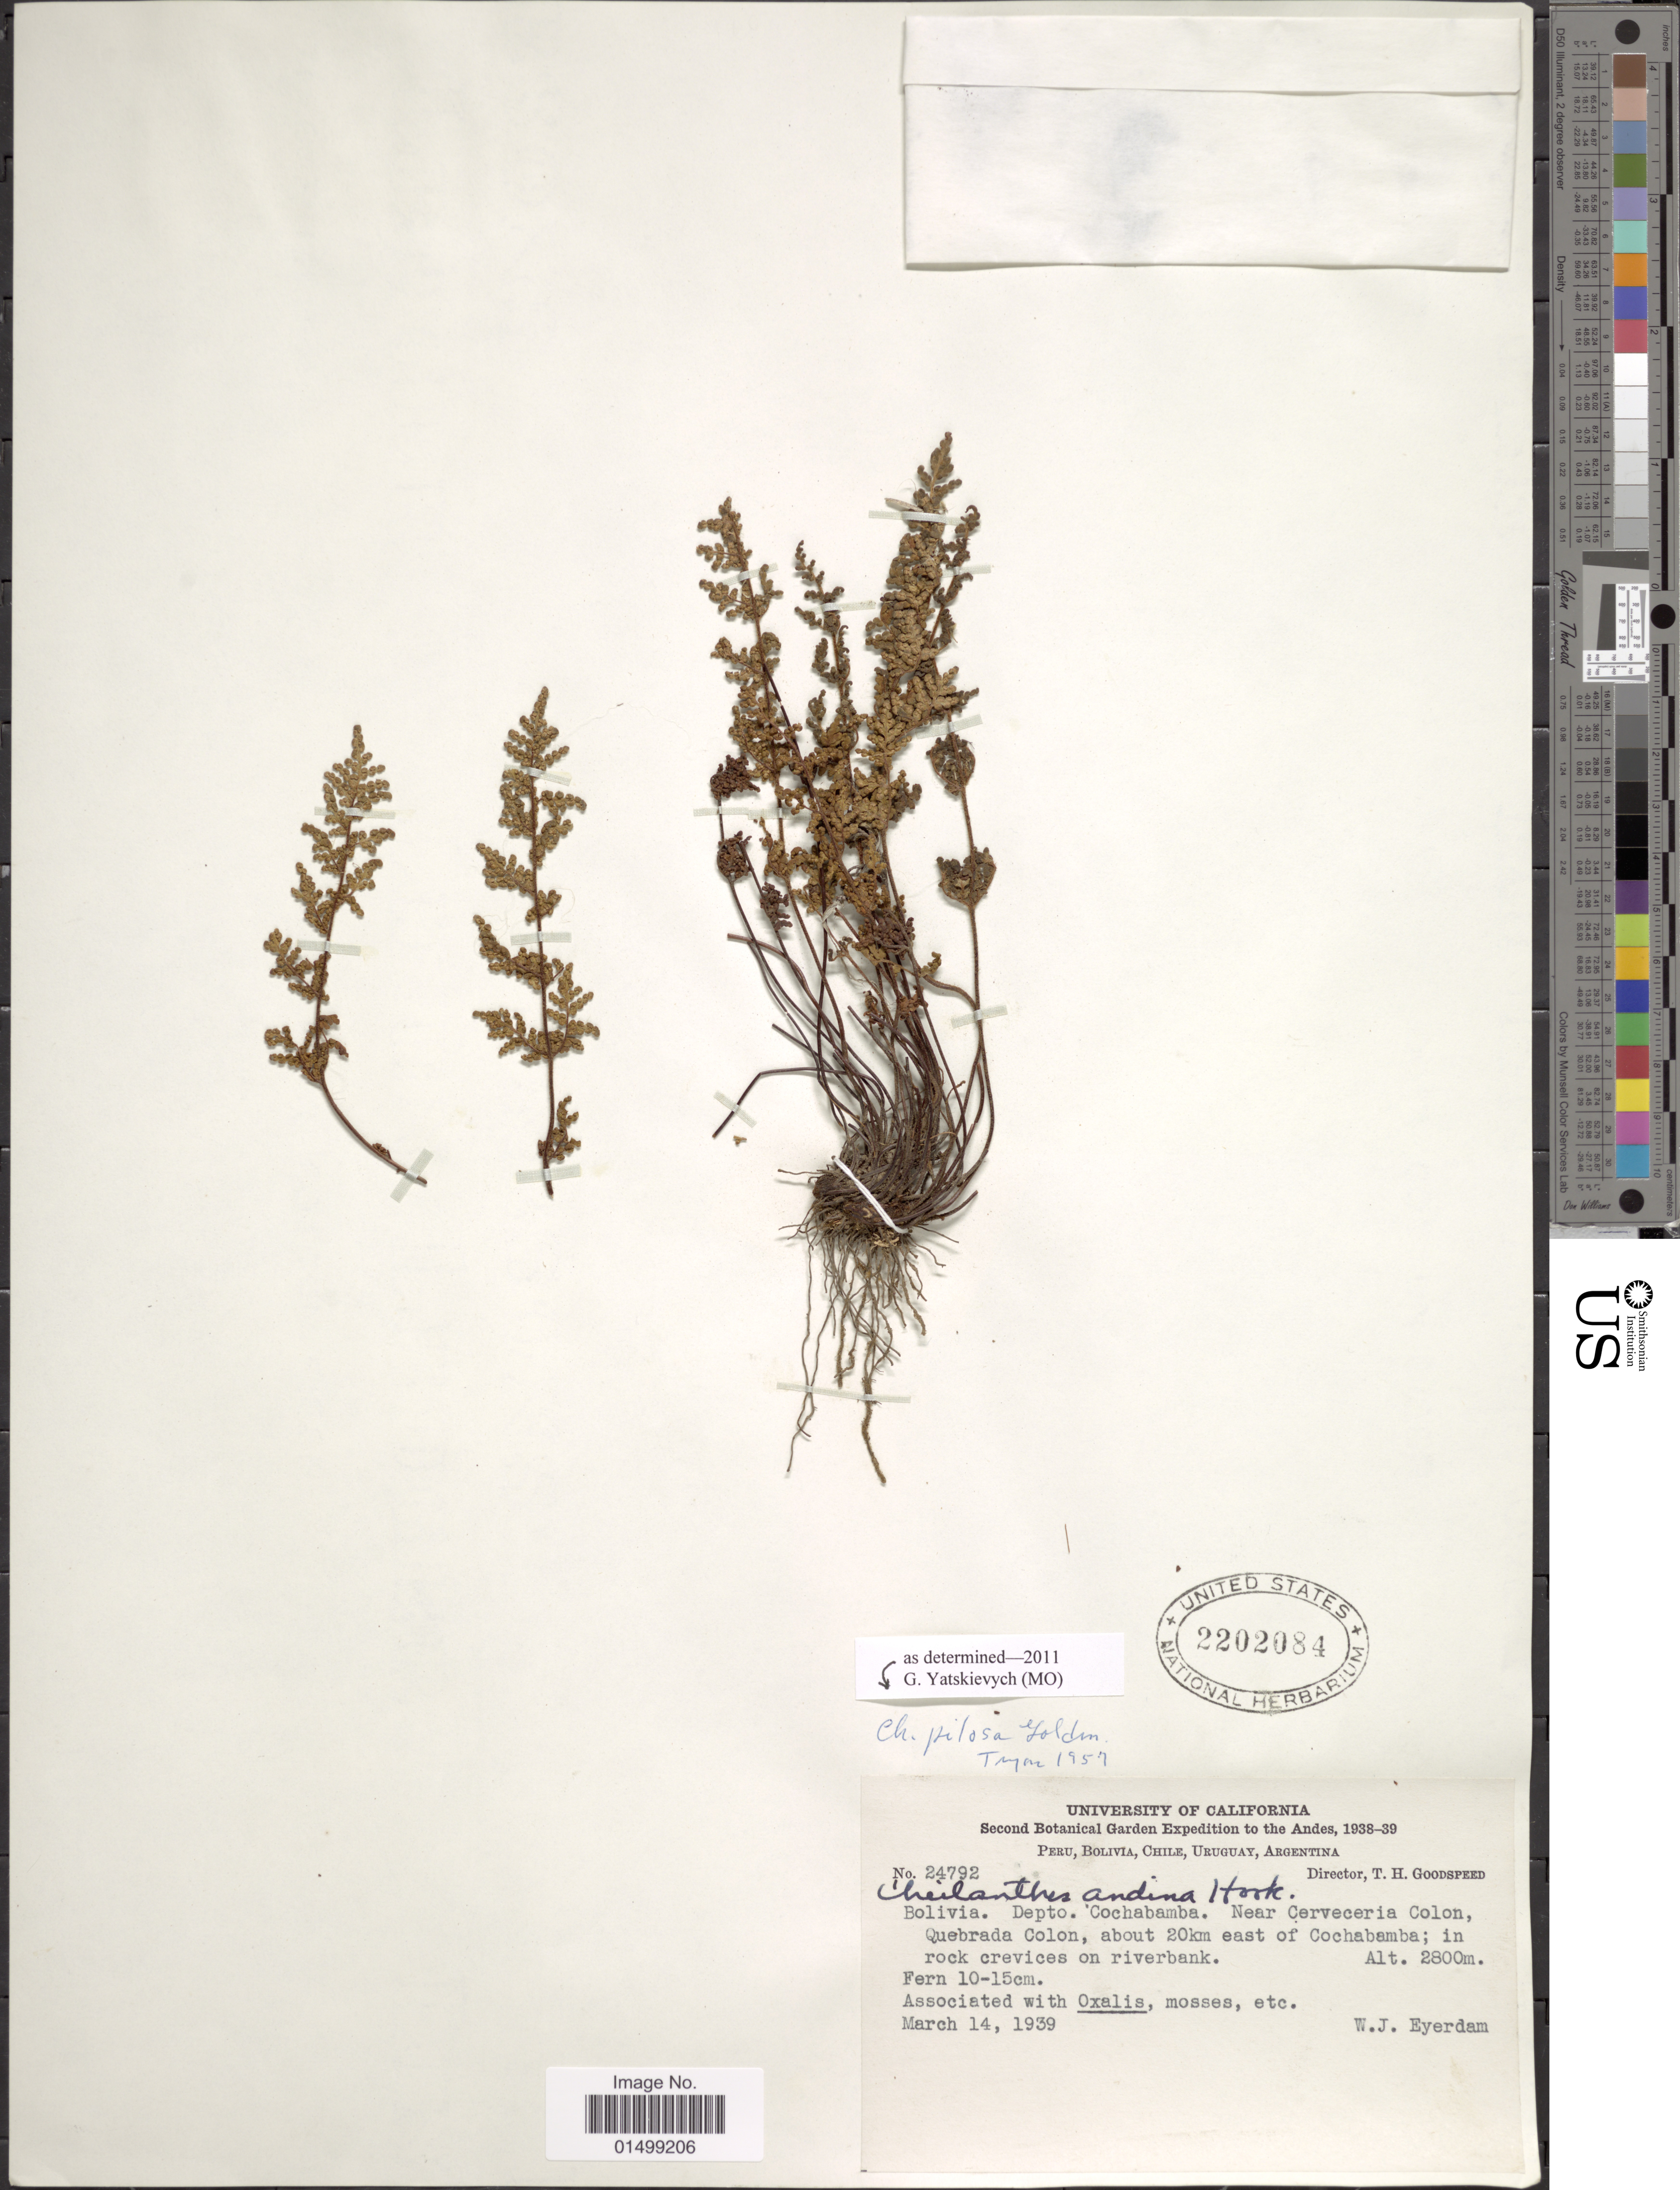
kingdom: Plantae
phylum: Tracheophyta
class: Polypodiopsida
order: Polypodiales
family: Pteridaceae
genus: Cheilanthes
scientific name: Cheilanthes pilosa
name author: Goldm.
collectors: W. J. Eyerdam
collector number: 24792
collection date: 1939-03-14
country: Bolivia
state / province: Cochabamba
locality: Near Cerveceria Colon, Quebrada Colon, about 20 km east of Cochabamba, in rock crevices on riverbank.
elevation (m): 2800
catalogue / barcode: US 2202084